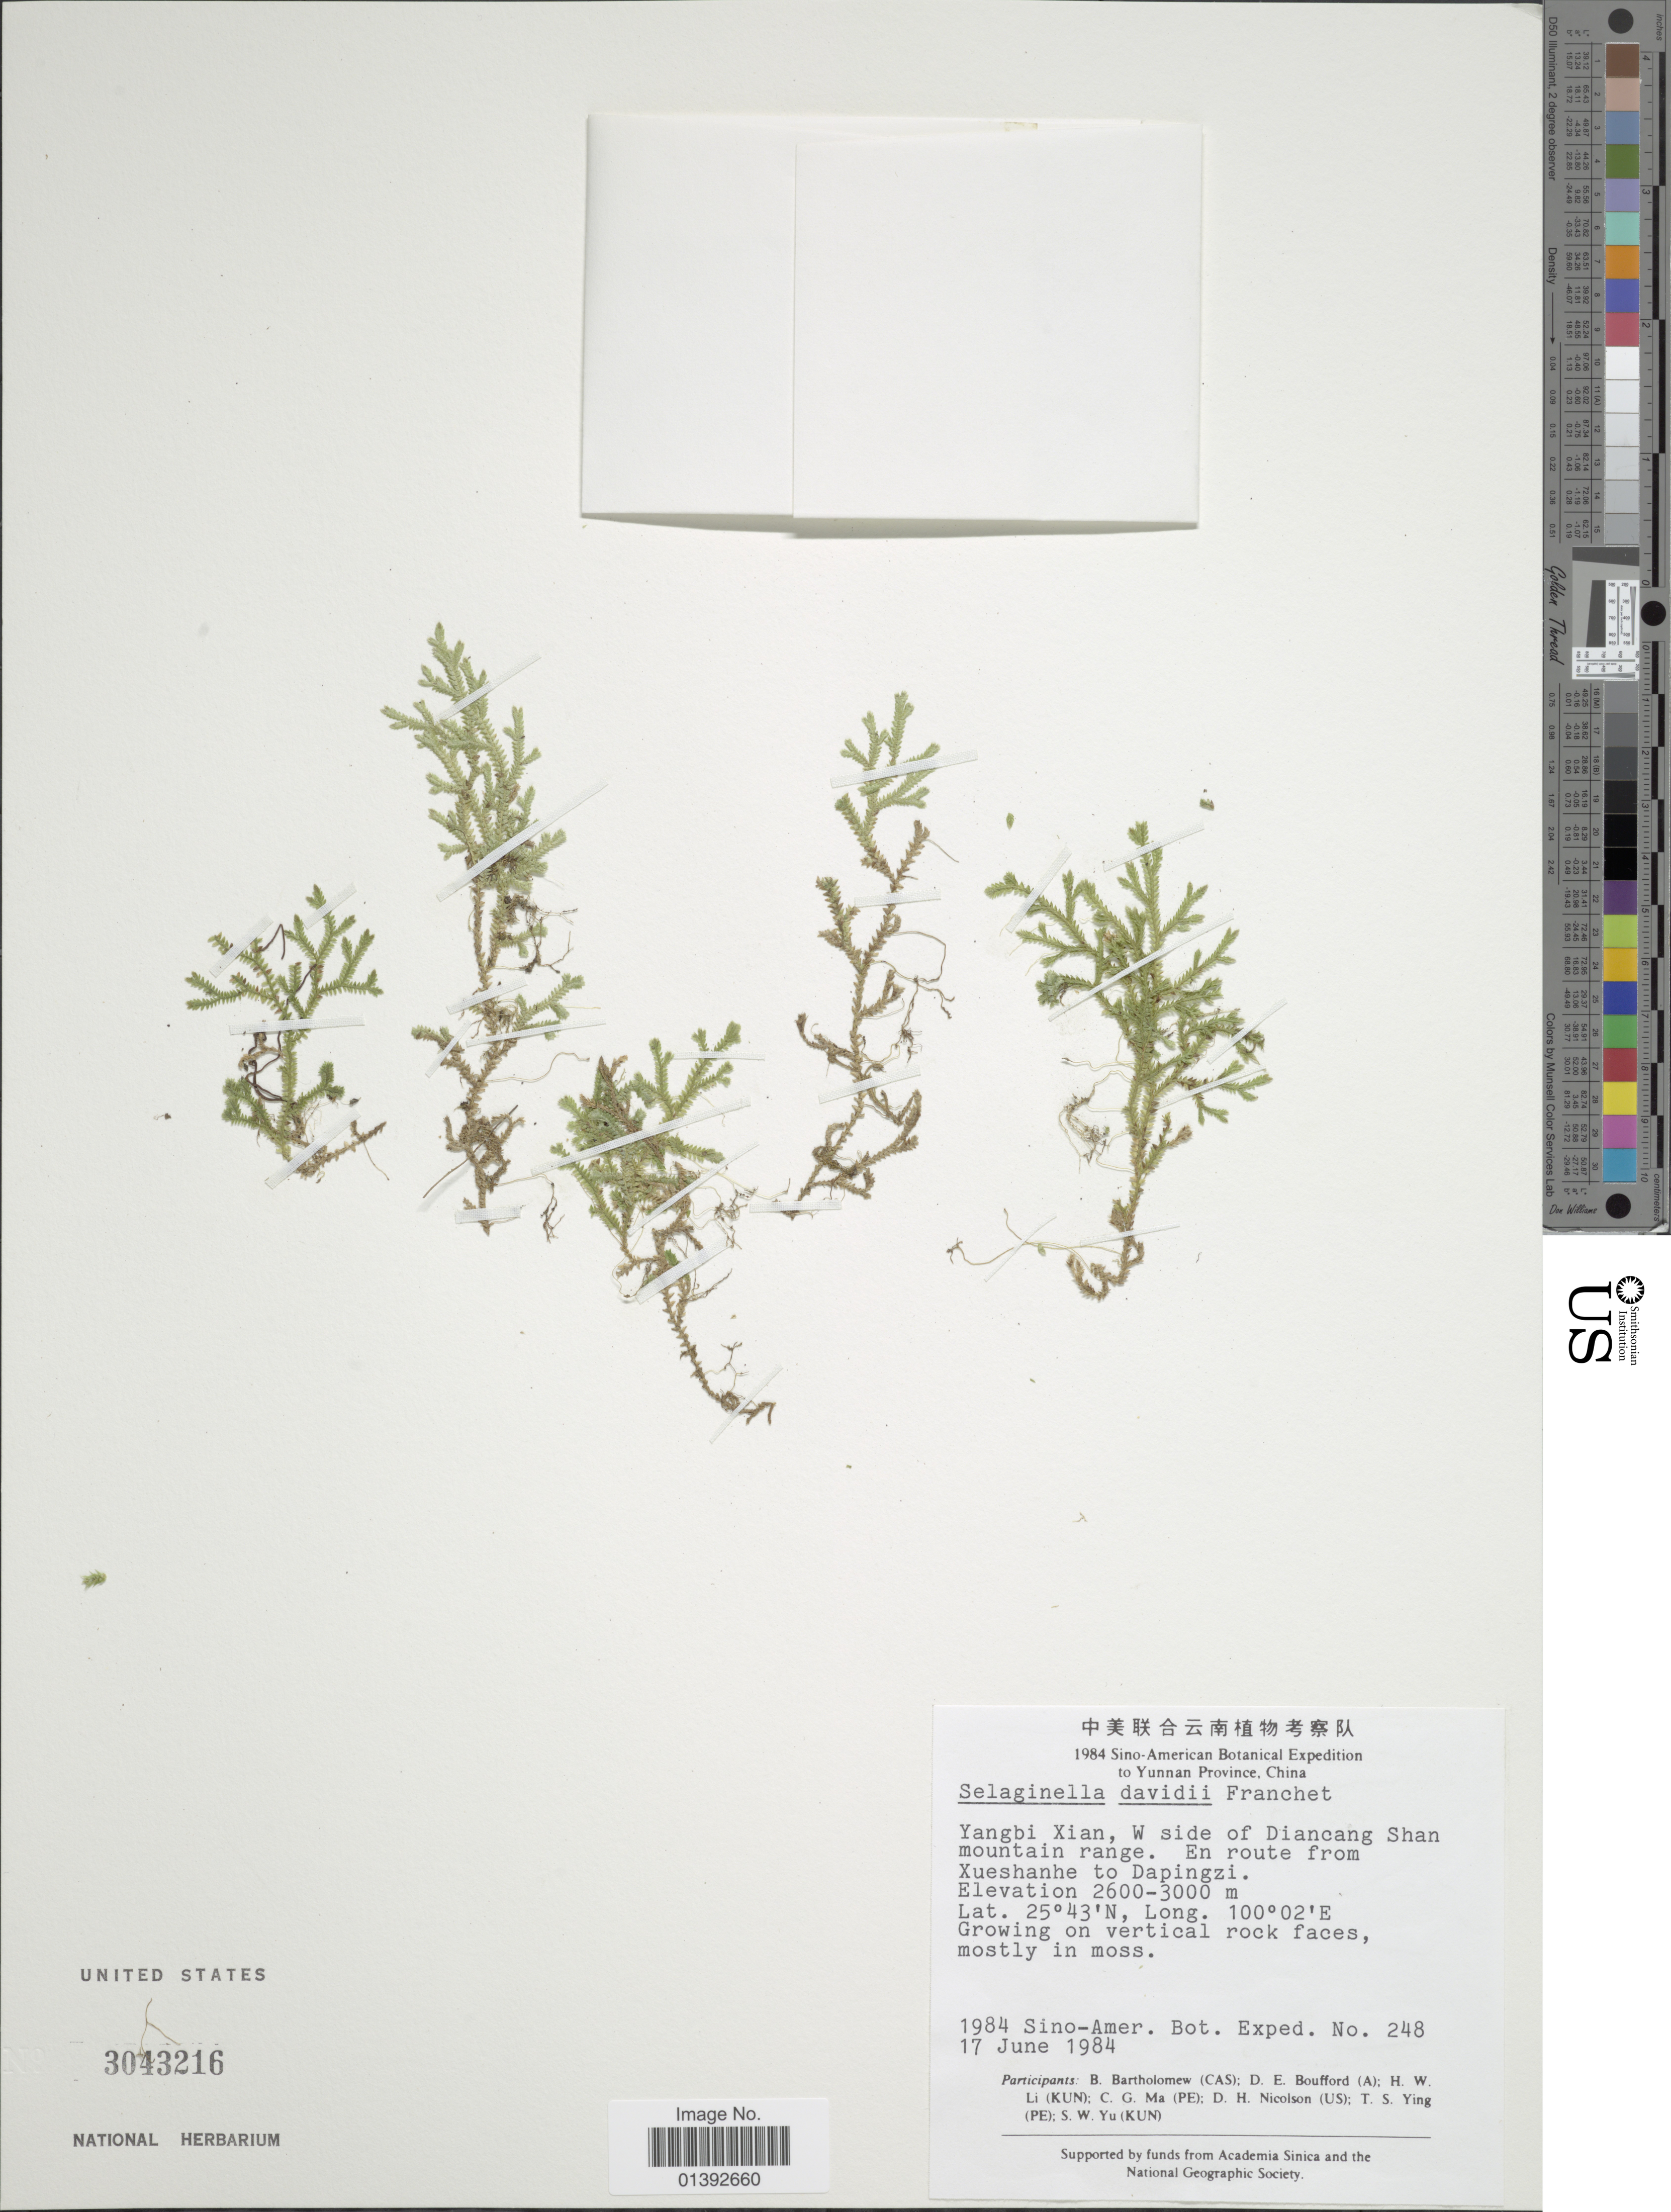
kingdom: Plantae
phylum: Tracheophyta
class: Lycopodiopsida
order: Selaginellales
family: Selaginellaceae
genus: Selaginella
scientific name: Selaginella davidii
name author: Franch.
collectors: Sino-Amer. Bot. Exped. 1984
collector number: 248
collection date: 1984-06-17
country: China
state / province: Yunnan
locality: Yangbi Xian, W side of Diancang Shan mountain range, en route from Xueshanhe to Dapingzi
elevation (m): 2600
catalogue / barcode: US 3043216